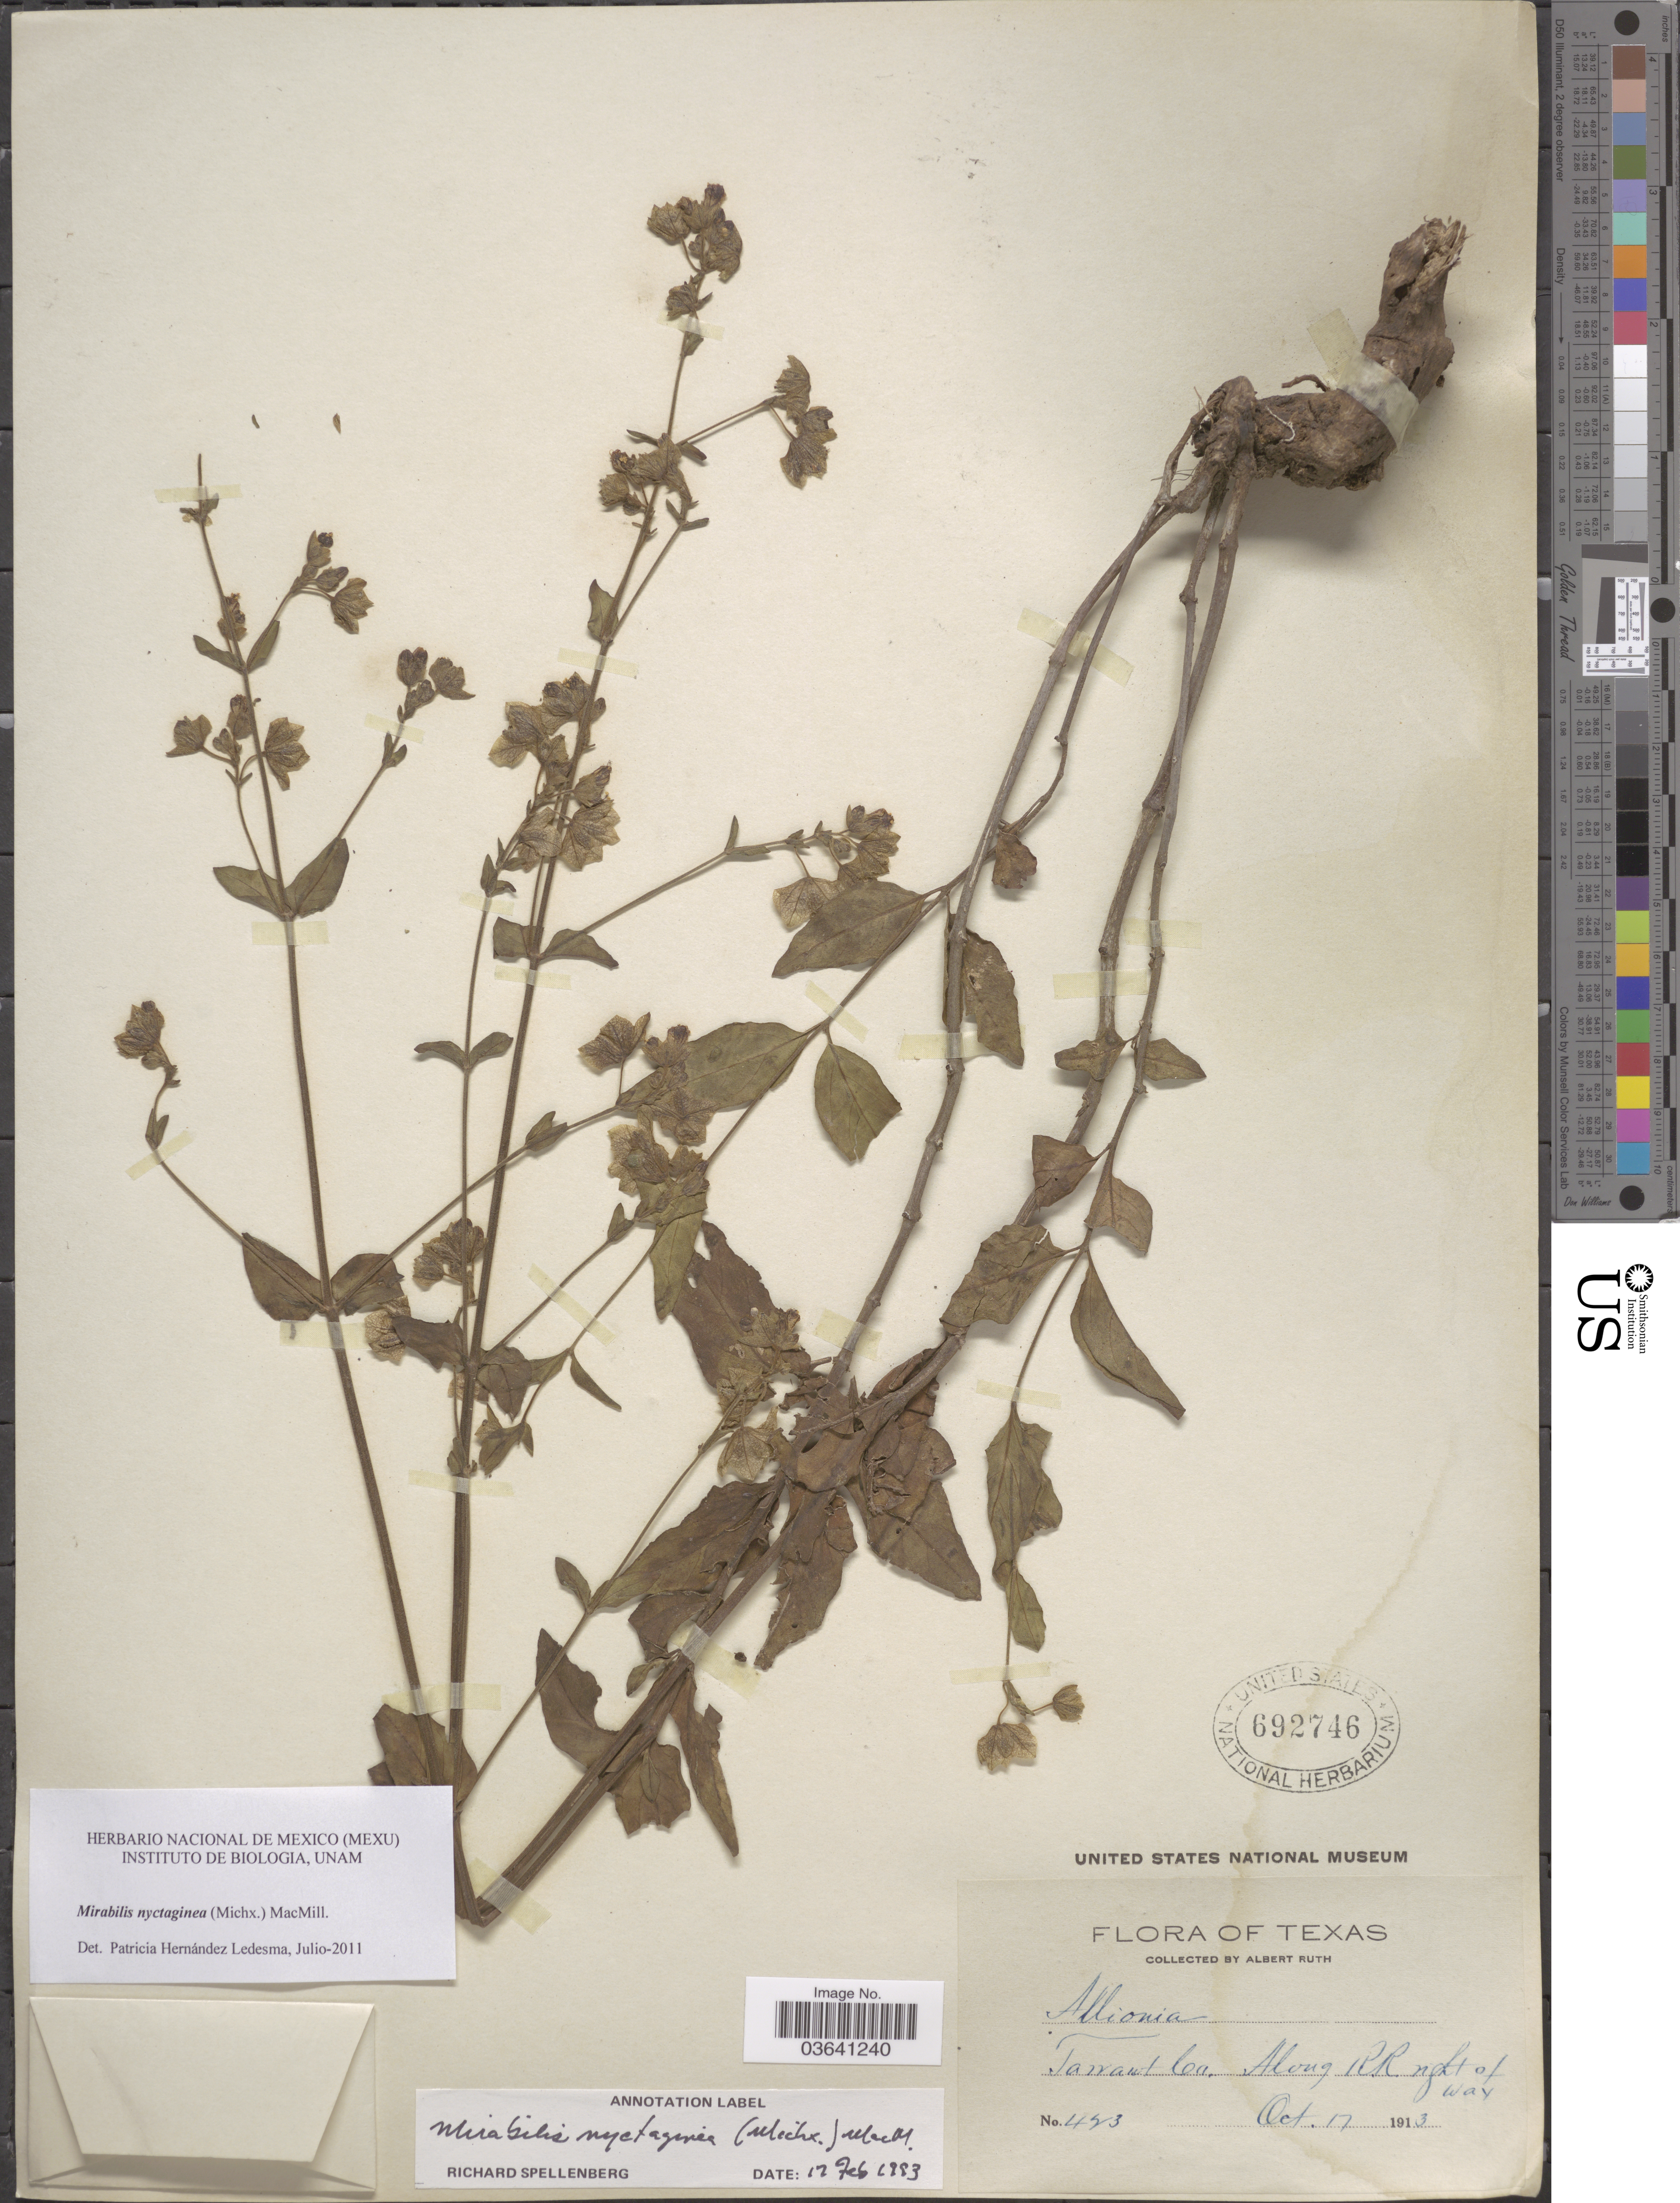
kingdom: Plantae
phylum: Tracheophyta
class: Magnoliopsida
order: Caryophyllales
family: Nyctaginaceae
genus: Mirabilis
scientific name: Mirabilis nyctaginea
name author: (Michx.) MacMill.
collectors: A. Ruth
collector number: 423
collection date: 1913-10-17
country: United States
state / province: Texas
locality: Tarrant Co. Along R. R. right of way.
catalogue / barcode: US 692746